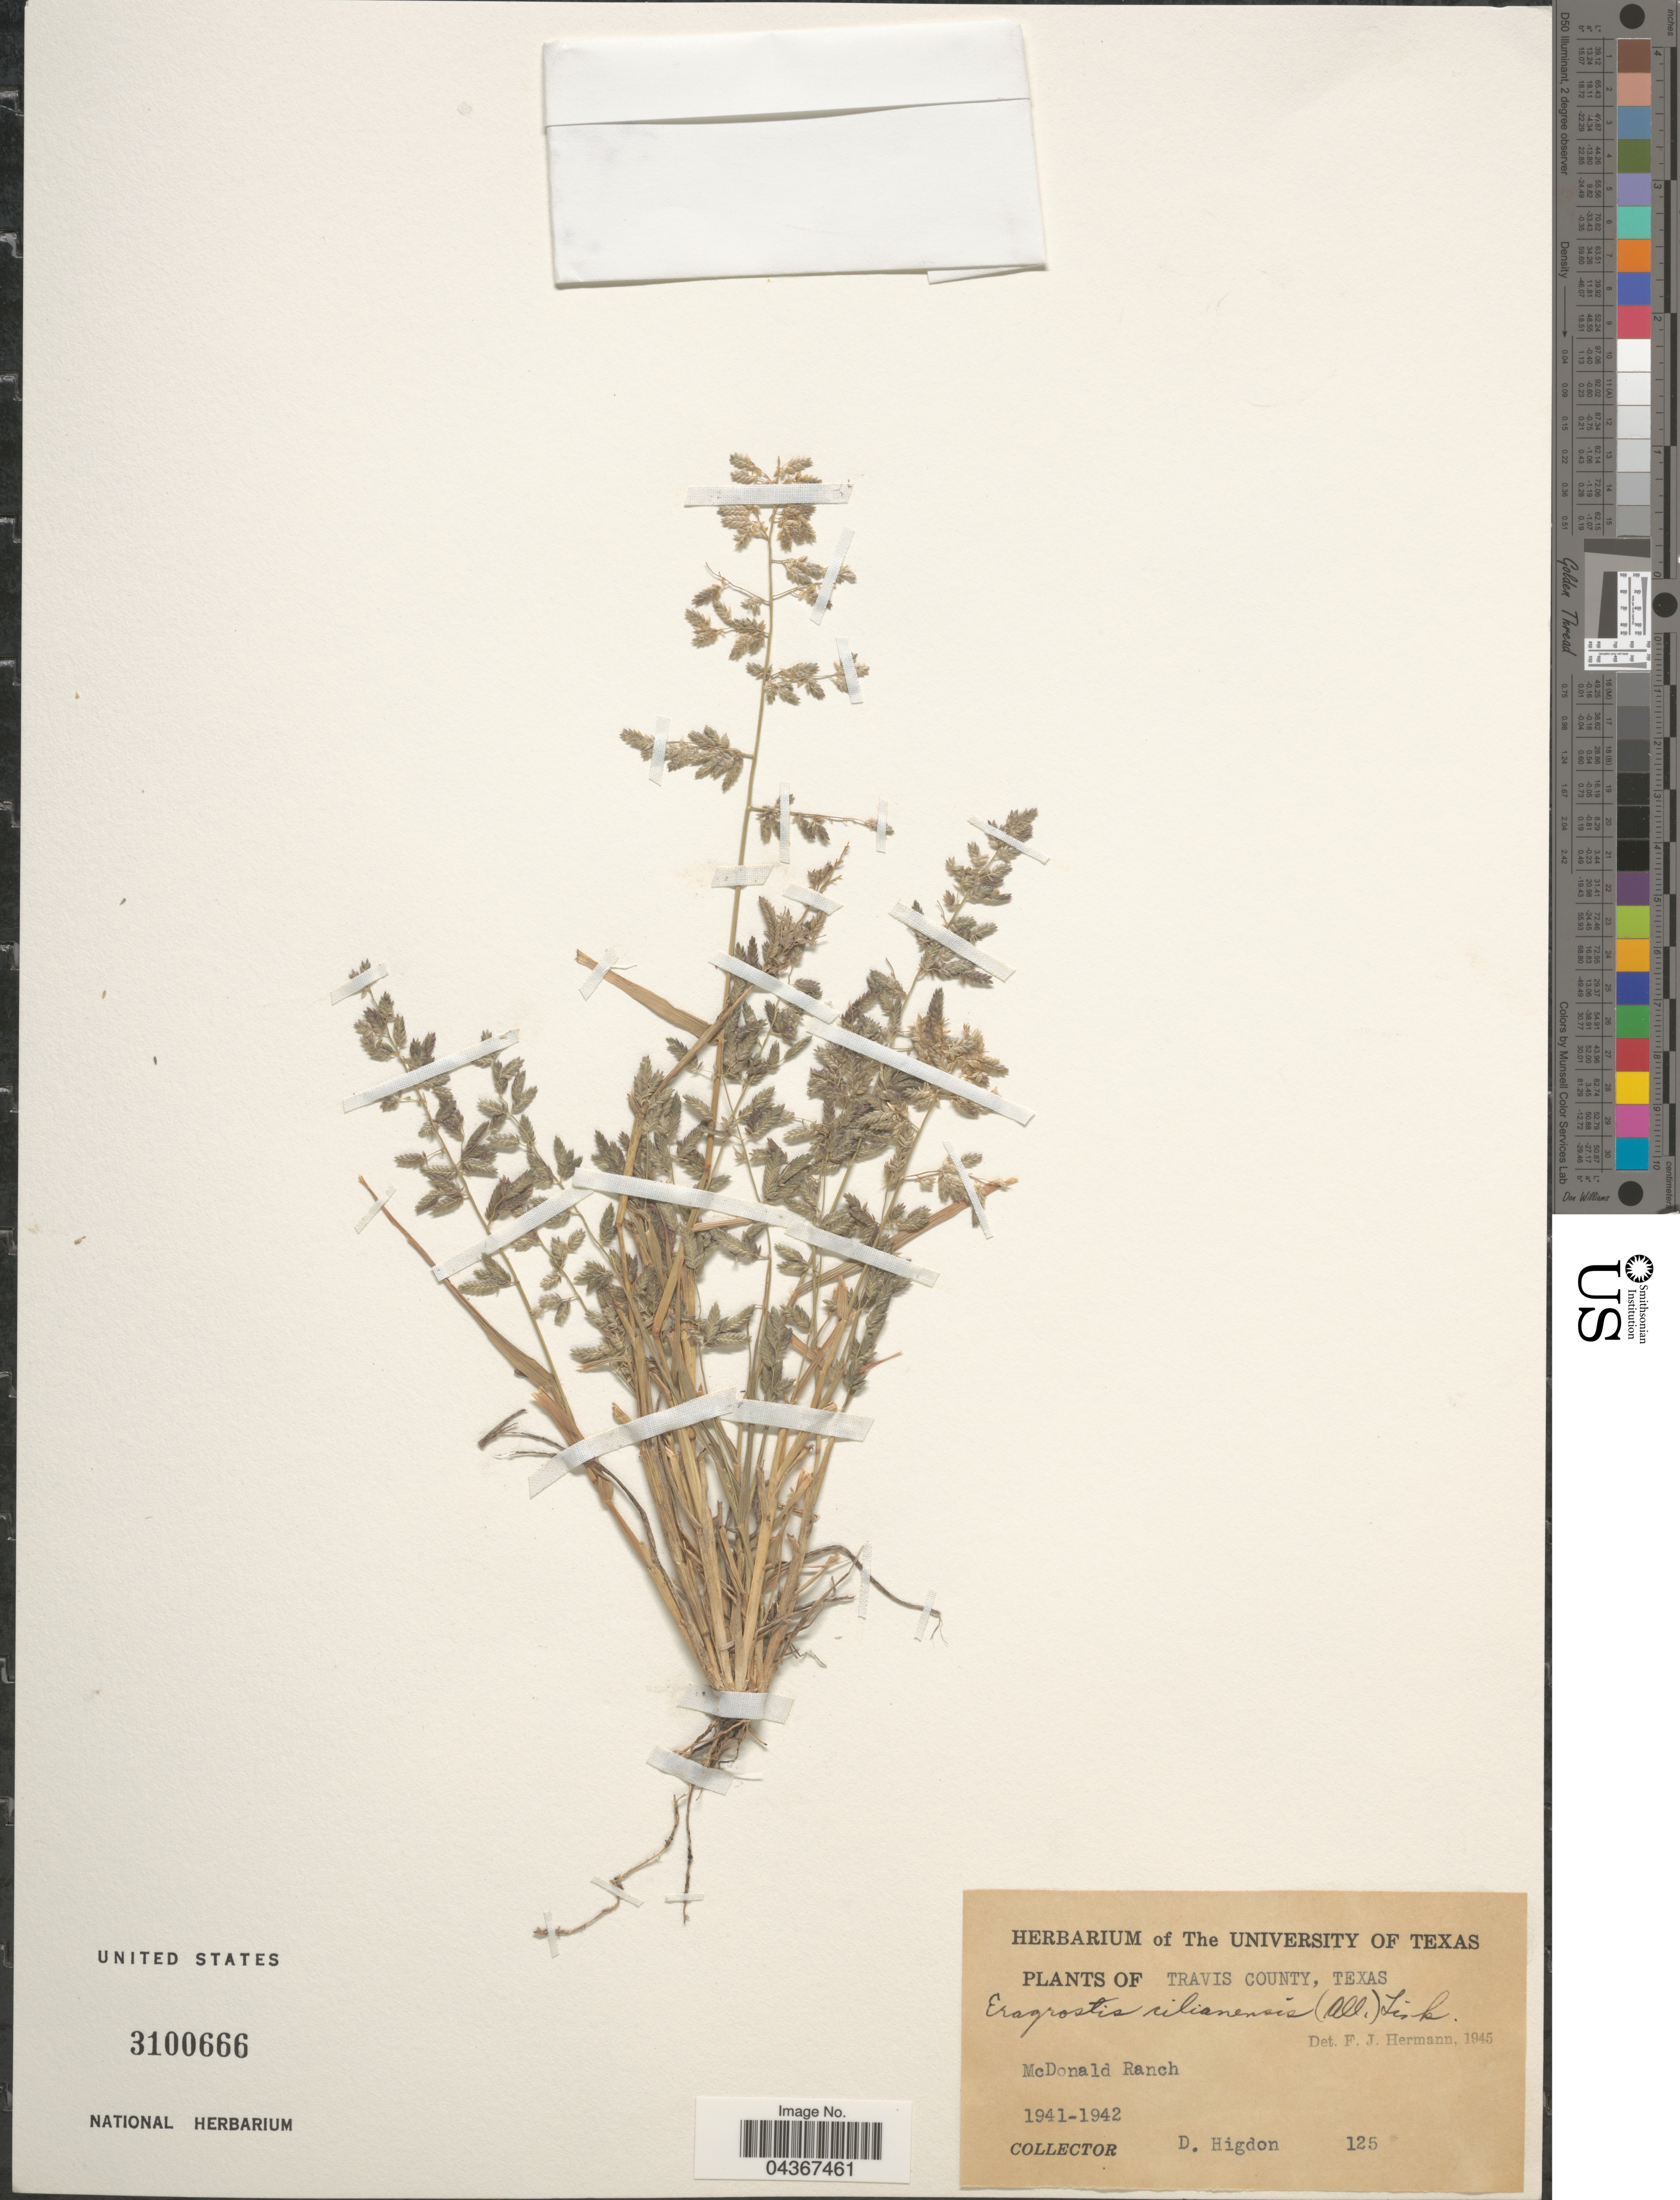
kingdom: Plantae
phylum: Tracheophyta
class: Liliopsida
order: Poales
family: Poaceae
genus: Eragrostis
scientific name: Eragrostis cilianensis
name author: (Bellardi) Vignolo ex Janch.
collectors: D. Higdon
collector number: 125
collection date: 1941/1942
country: United States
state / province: Texas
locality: Travis County. McDonald Ranch.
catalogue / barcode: US 3100666